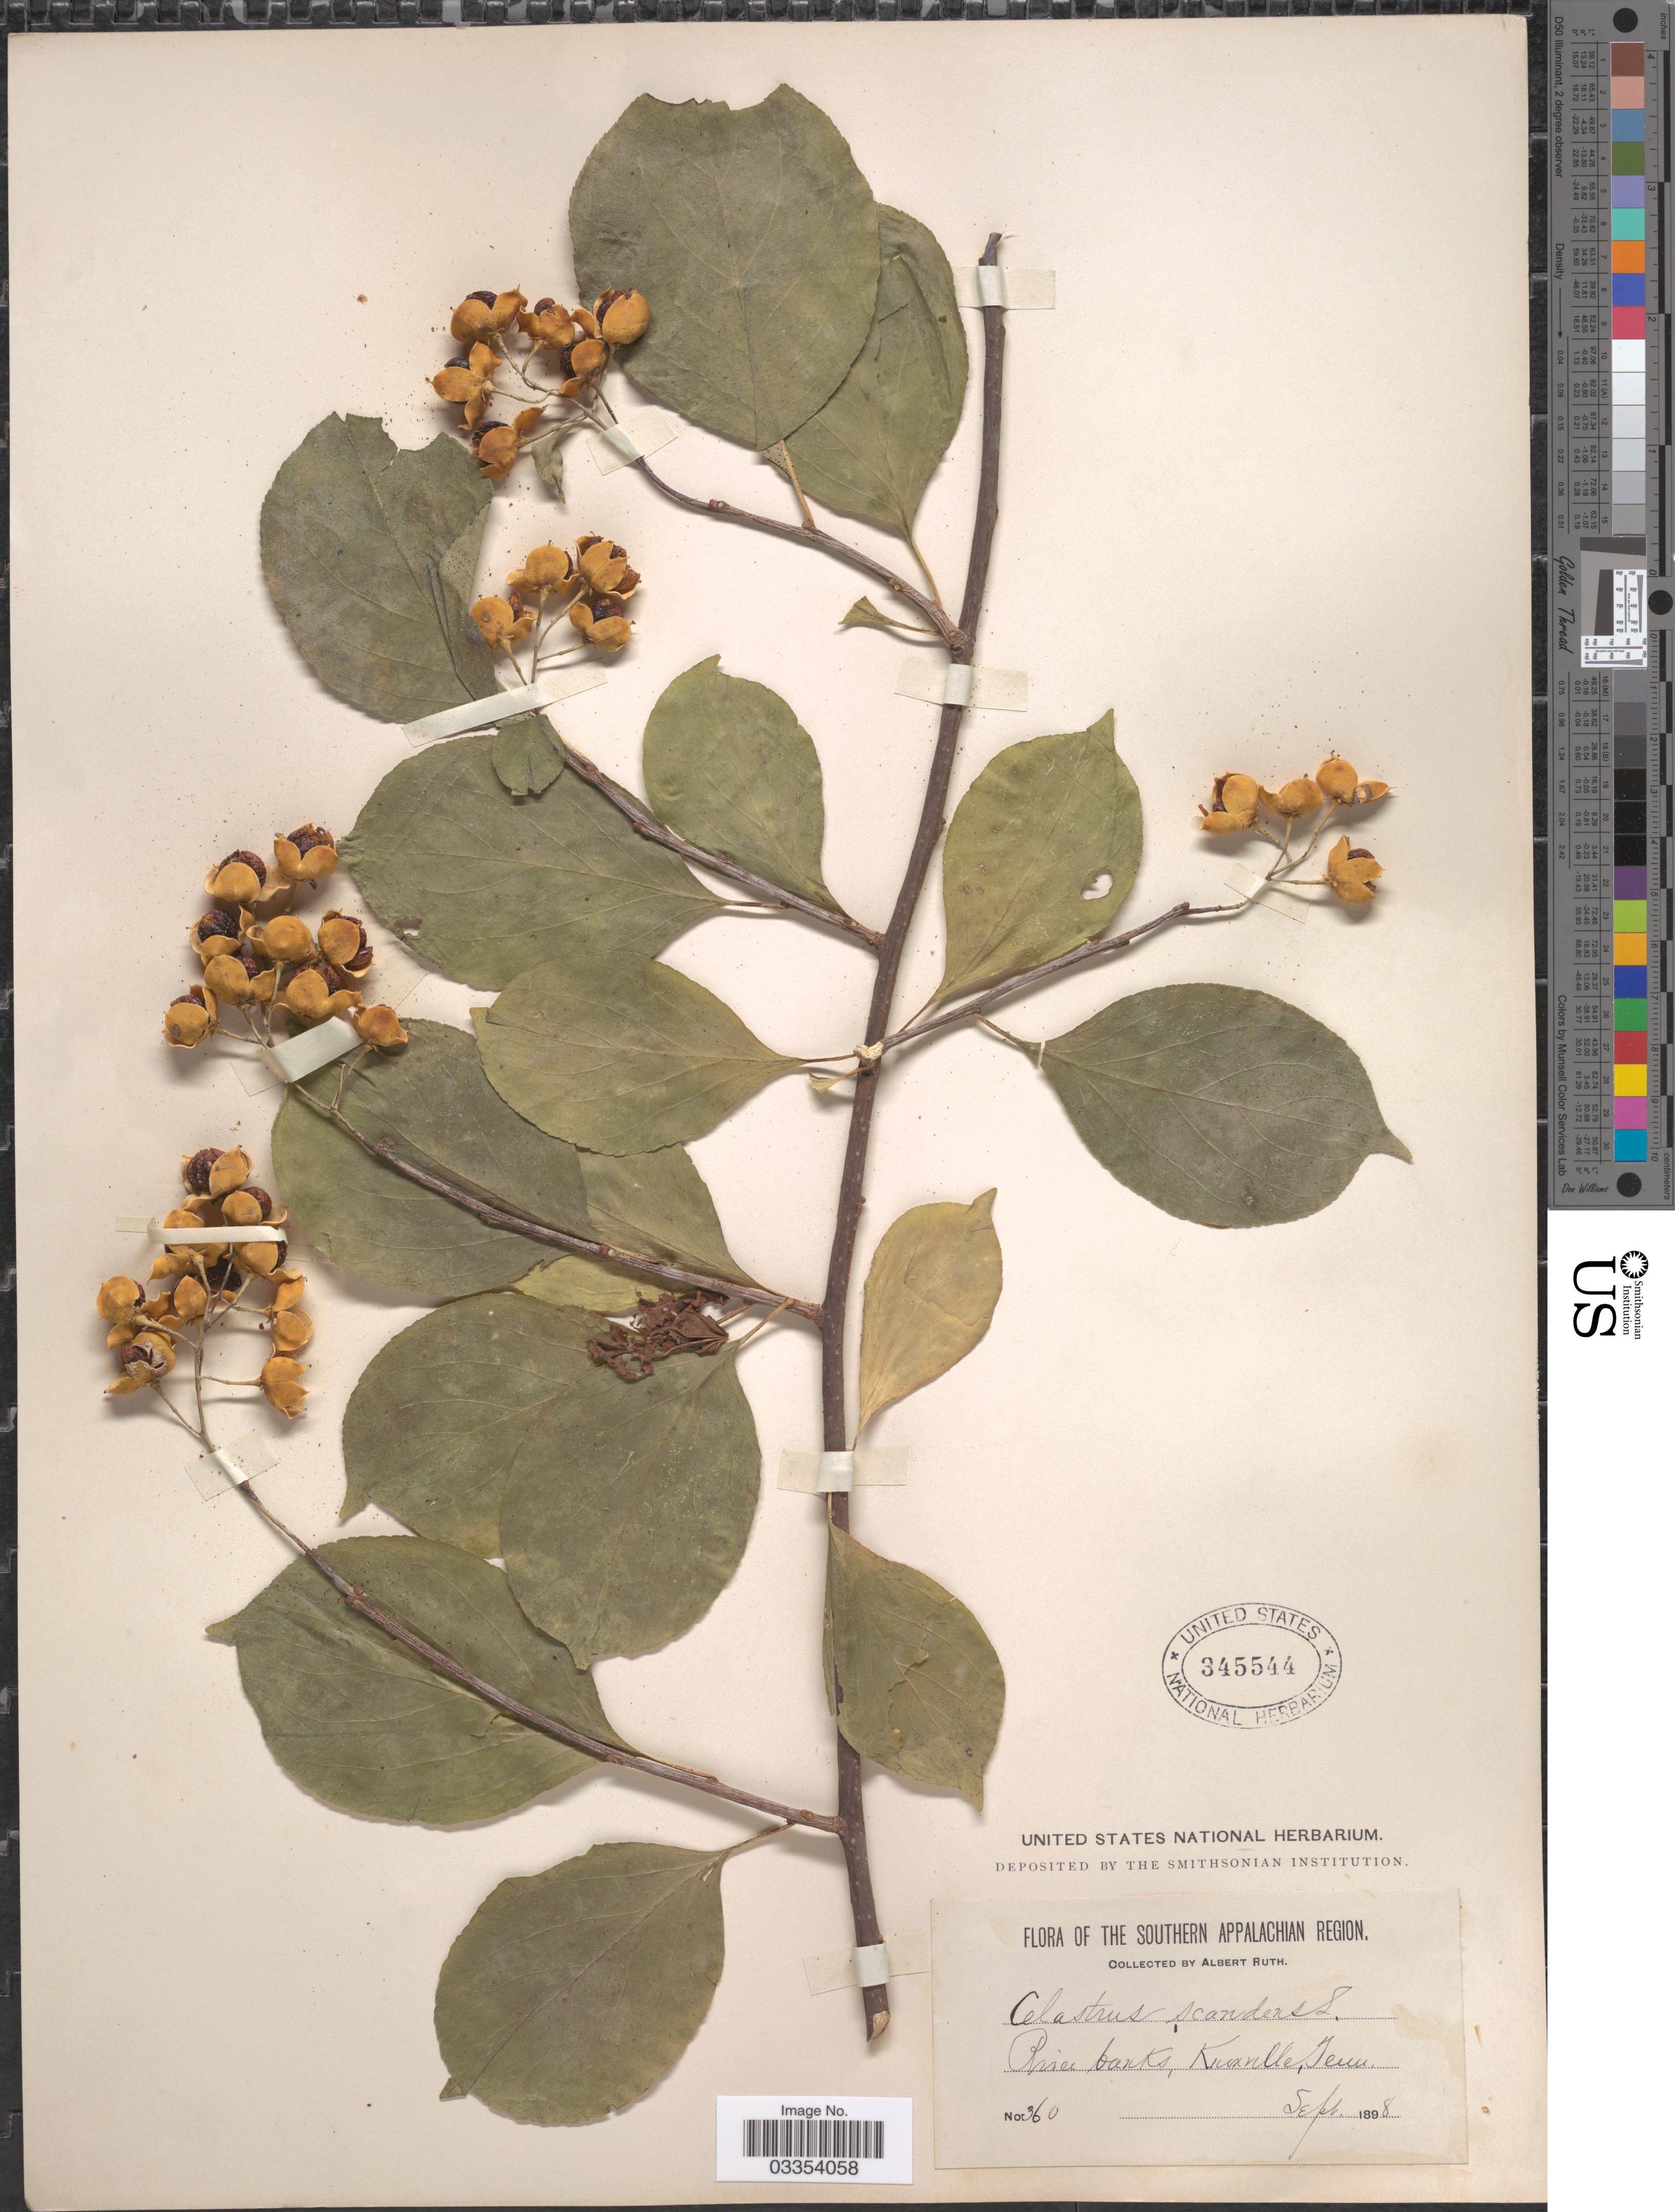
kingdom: Plantae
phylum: Tracheophyta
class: Magnoliopsida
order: Celastrales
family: Celastraceae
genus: Celastrus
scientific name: Celastrus scandens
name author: L.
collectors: A. Ruth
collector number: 360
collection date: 1898-09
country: United States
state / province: Tennessee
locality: Southern Appalachian Region. River banks, Knoxville.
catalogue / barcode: US 345544